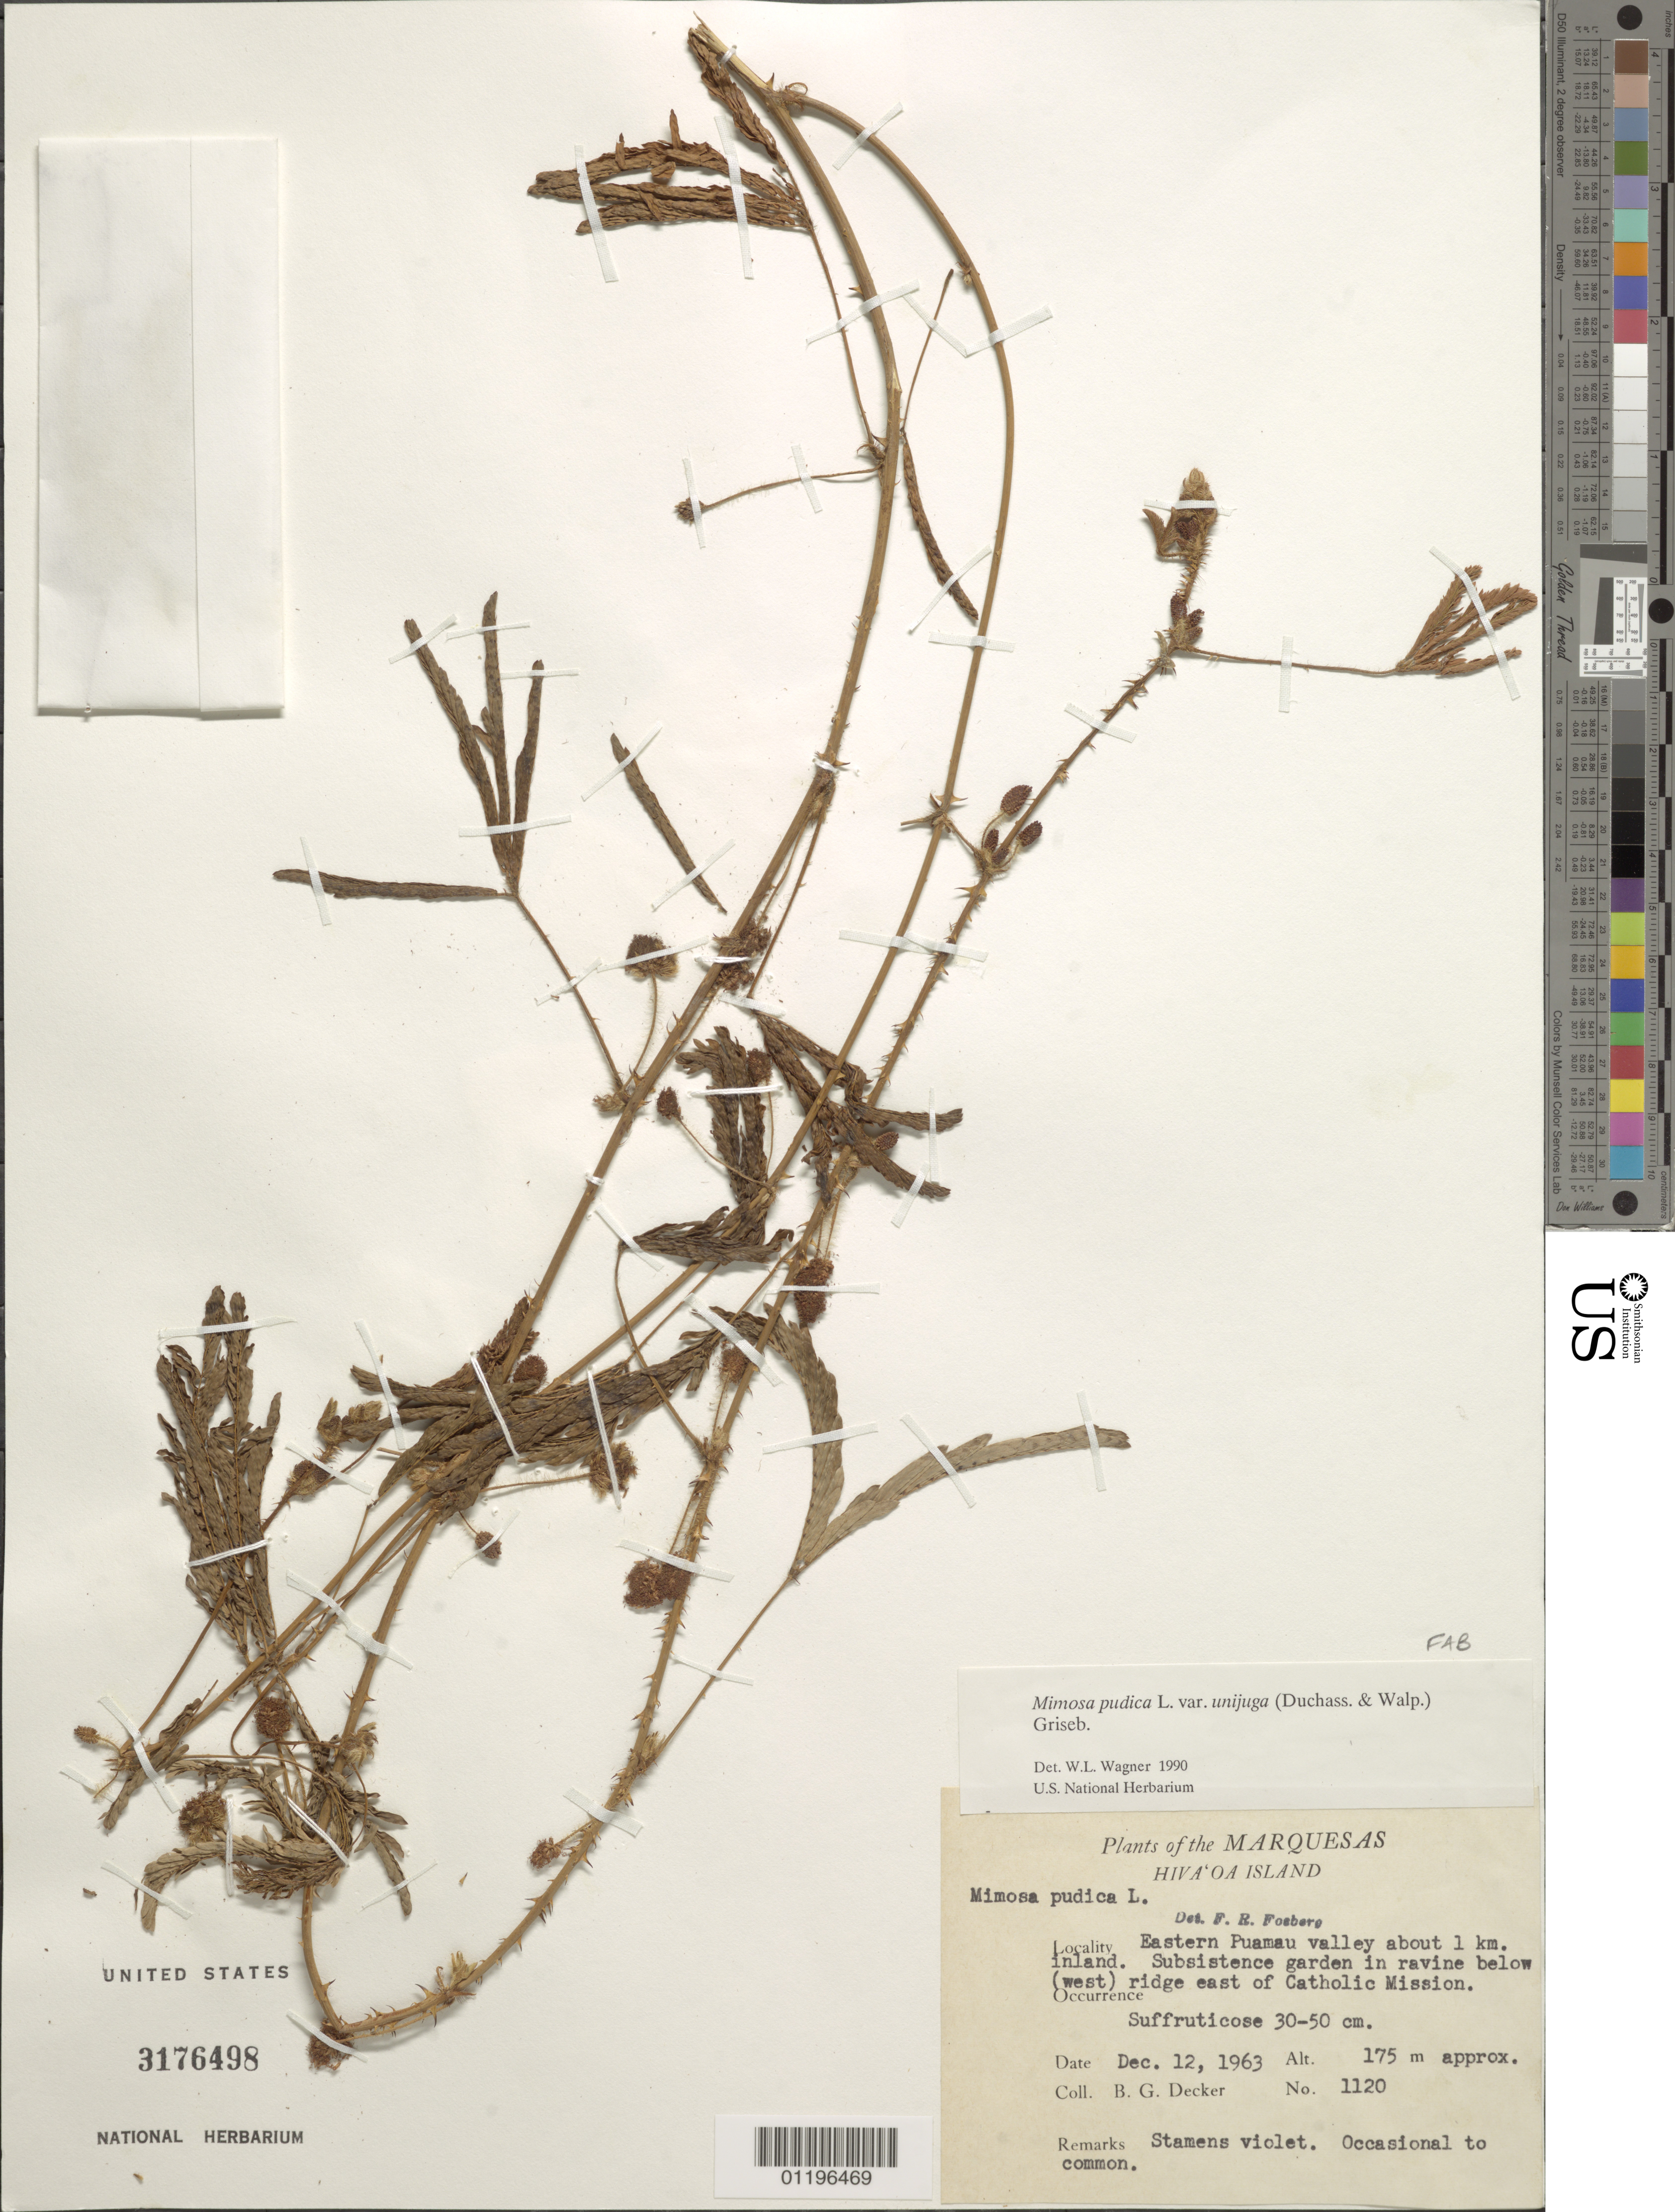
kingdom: Plantae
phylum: Tracheophyta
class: Magnoliopsida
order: Fabales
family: Fabaceae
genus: Mimosa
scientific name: Mimosa pudica var. unijuga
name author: (Walp. & Duchass.) Griseb.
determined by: Wagner, W. L., (BOT), Smithsonian Institution - National Museum of Natural History (UNITED STATES)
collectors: B. G. Decker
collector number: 1120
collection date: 1963-12-12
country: French Polynesia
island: Hiva Oa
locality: E Puamau Valley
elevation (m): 175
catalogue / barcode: US 3176498